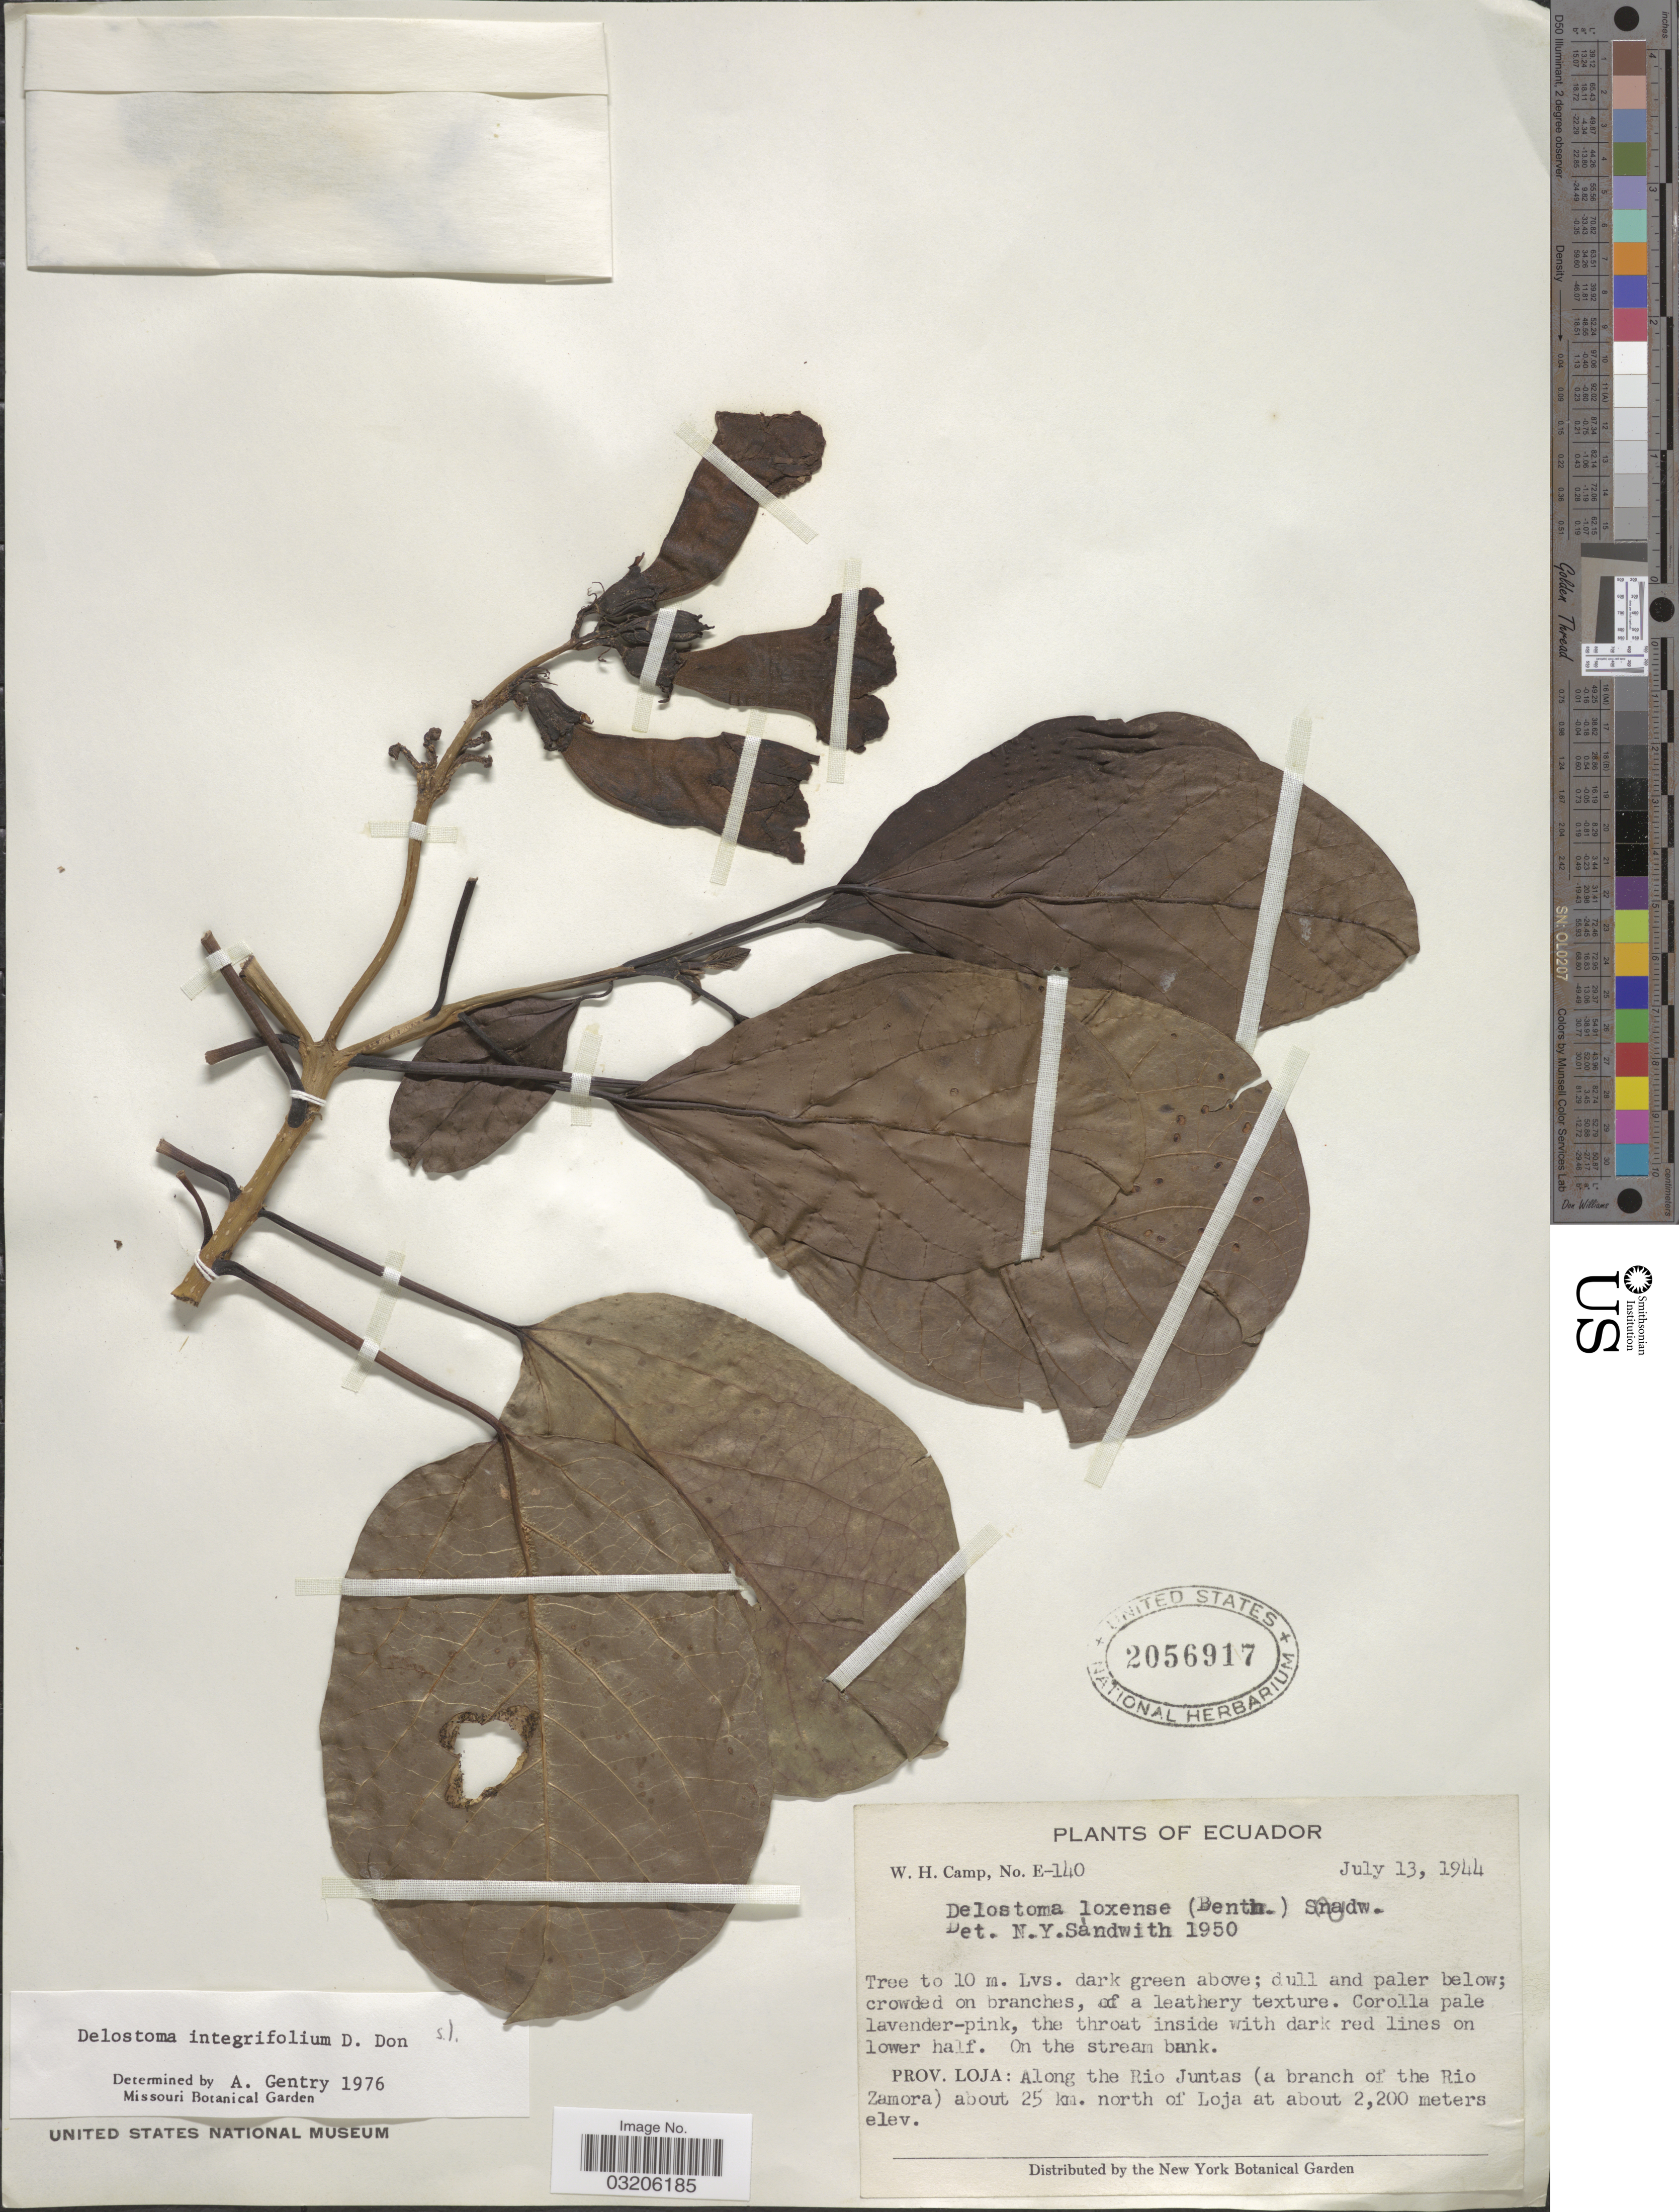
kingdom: Plantae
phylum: Tracheophyta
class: Magnoliopsida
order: Lamiales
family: Bignoniaceae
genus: Delostoma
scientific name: Delostoma integrifolium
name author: D. Don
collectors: W. H. Camp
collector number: E-140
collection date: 1944-07-13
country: Ecuador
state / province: Loja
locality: Along the Rio Juntas (a branch of the Rio Zamora) about 25 km. north of Loja.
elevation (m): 2200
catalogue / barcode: US 2056917